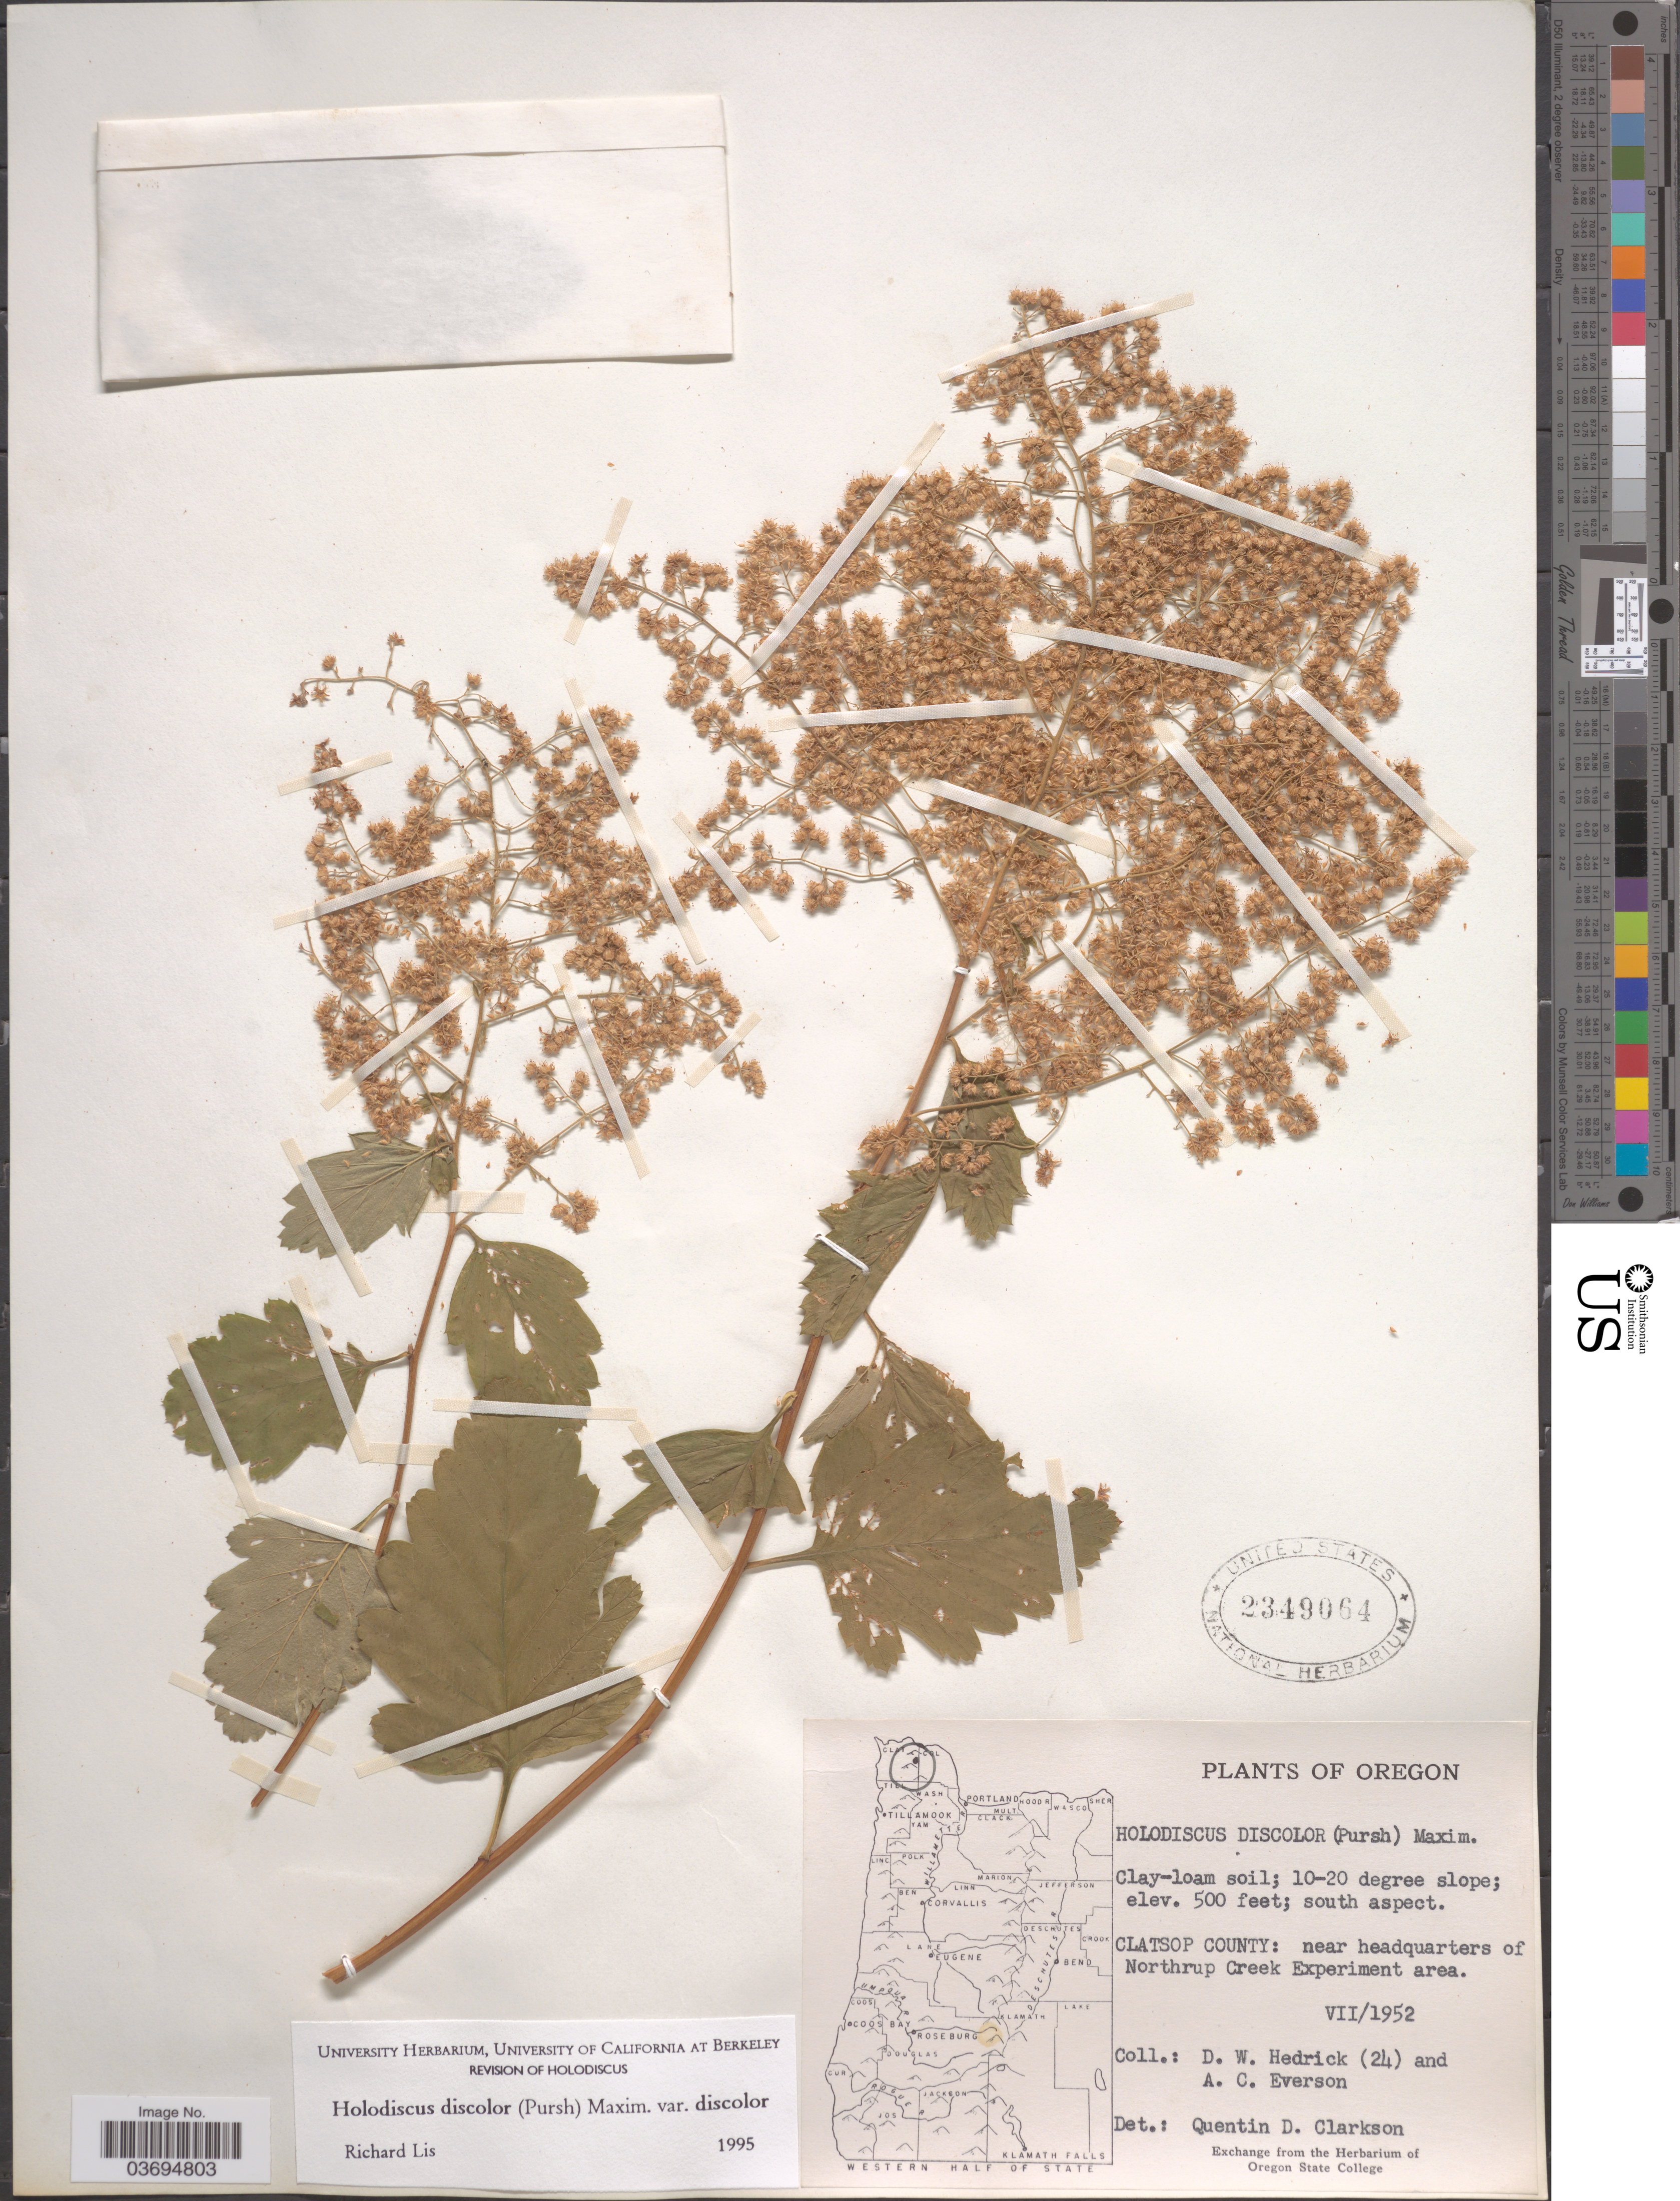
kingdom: Plantae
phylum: Tracheophyta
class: Magnoliopsida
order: Rosales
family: Rosaceae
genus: Holodiscus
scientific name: Holodiscus discolor var. discolor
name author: (Pursh) Maxim.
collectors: D. Hedrick & A. Everson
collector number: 24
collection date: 1952-07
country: United States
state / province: Oregon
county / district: Clatsop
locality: Clatsop County: near headquarters of Northrup Creek Experiment area.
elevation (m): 152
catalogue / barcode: US 2349064